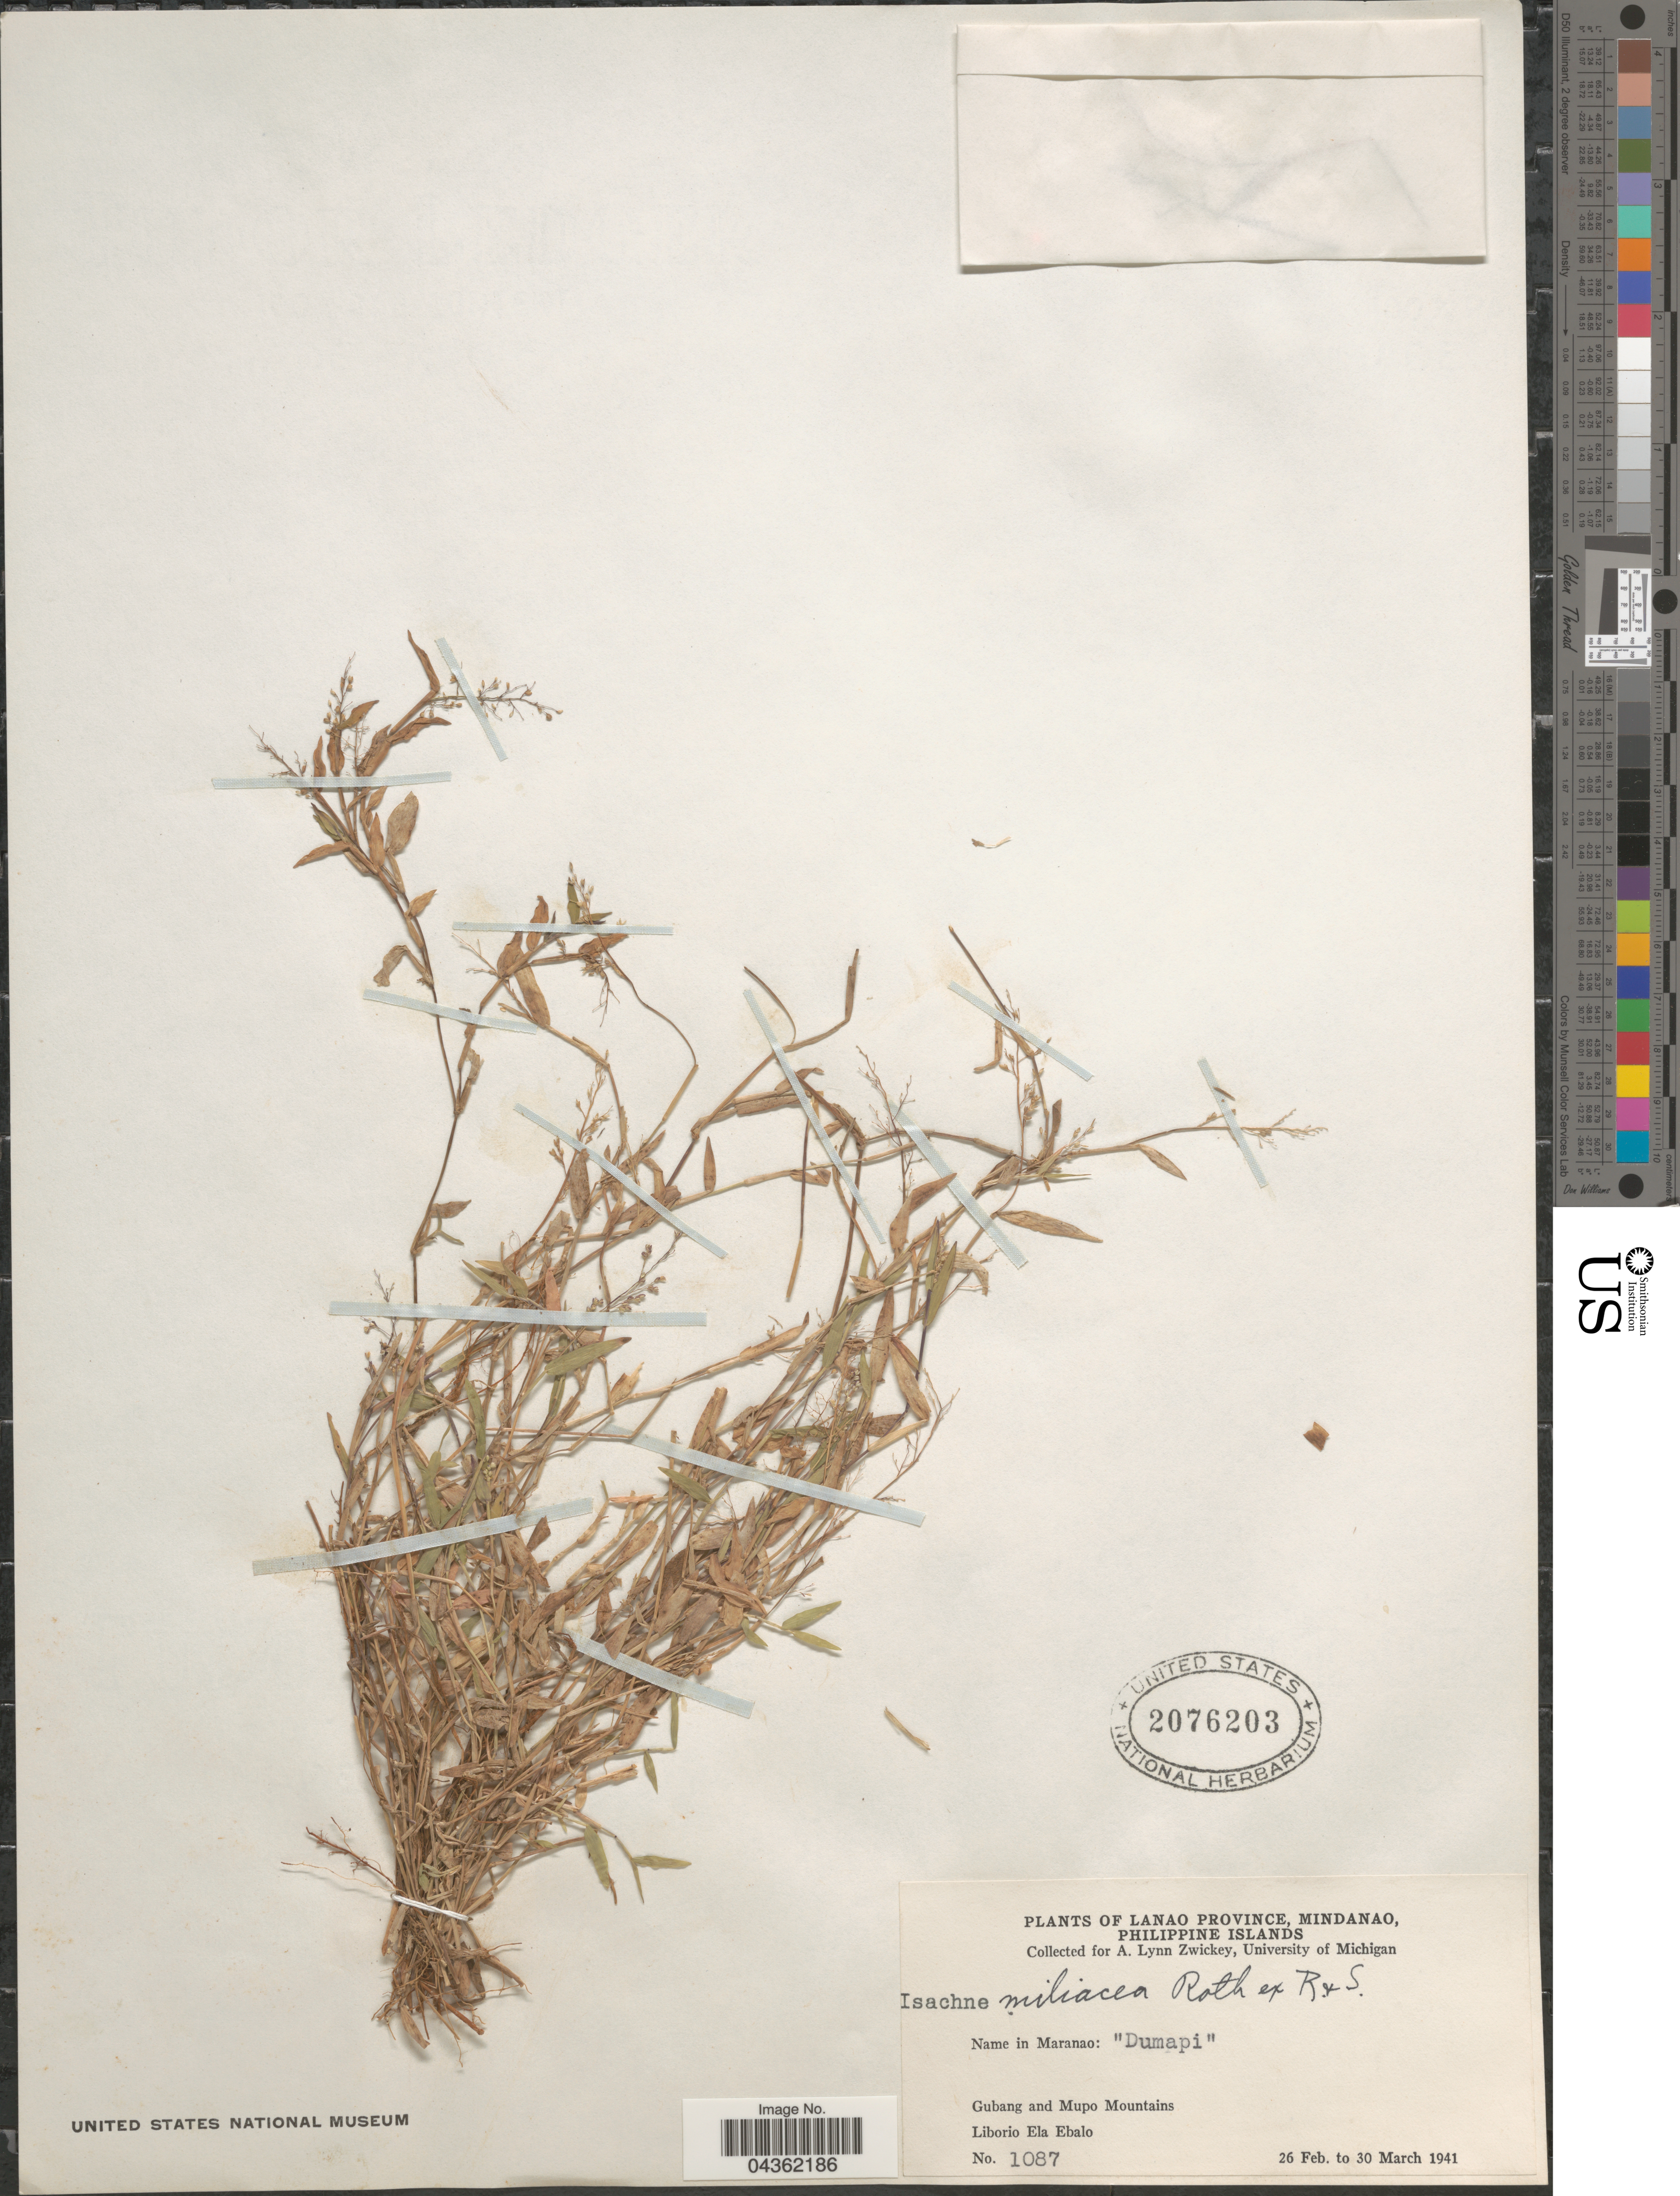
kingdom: Plantae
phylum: Tracheophyta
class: Liliopsida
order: Poales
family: Poaceae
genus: Isachne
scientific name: Isachne minutula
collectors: A. Zwickey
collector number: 1087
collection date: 1941-02-26/1941-03-30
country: Philippines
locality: Lanao Province, Mindanao, Philippine Islands. Gubang and Mupo Mountains. Liborio Ela Ebalo.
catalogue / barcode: US 2076203